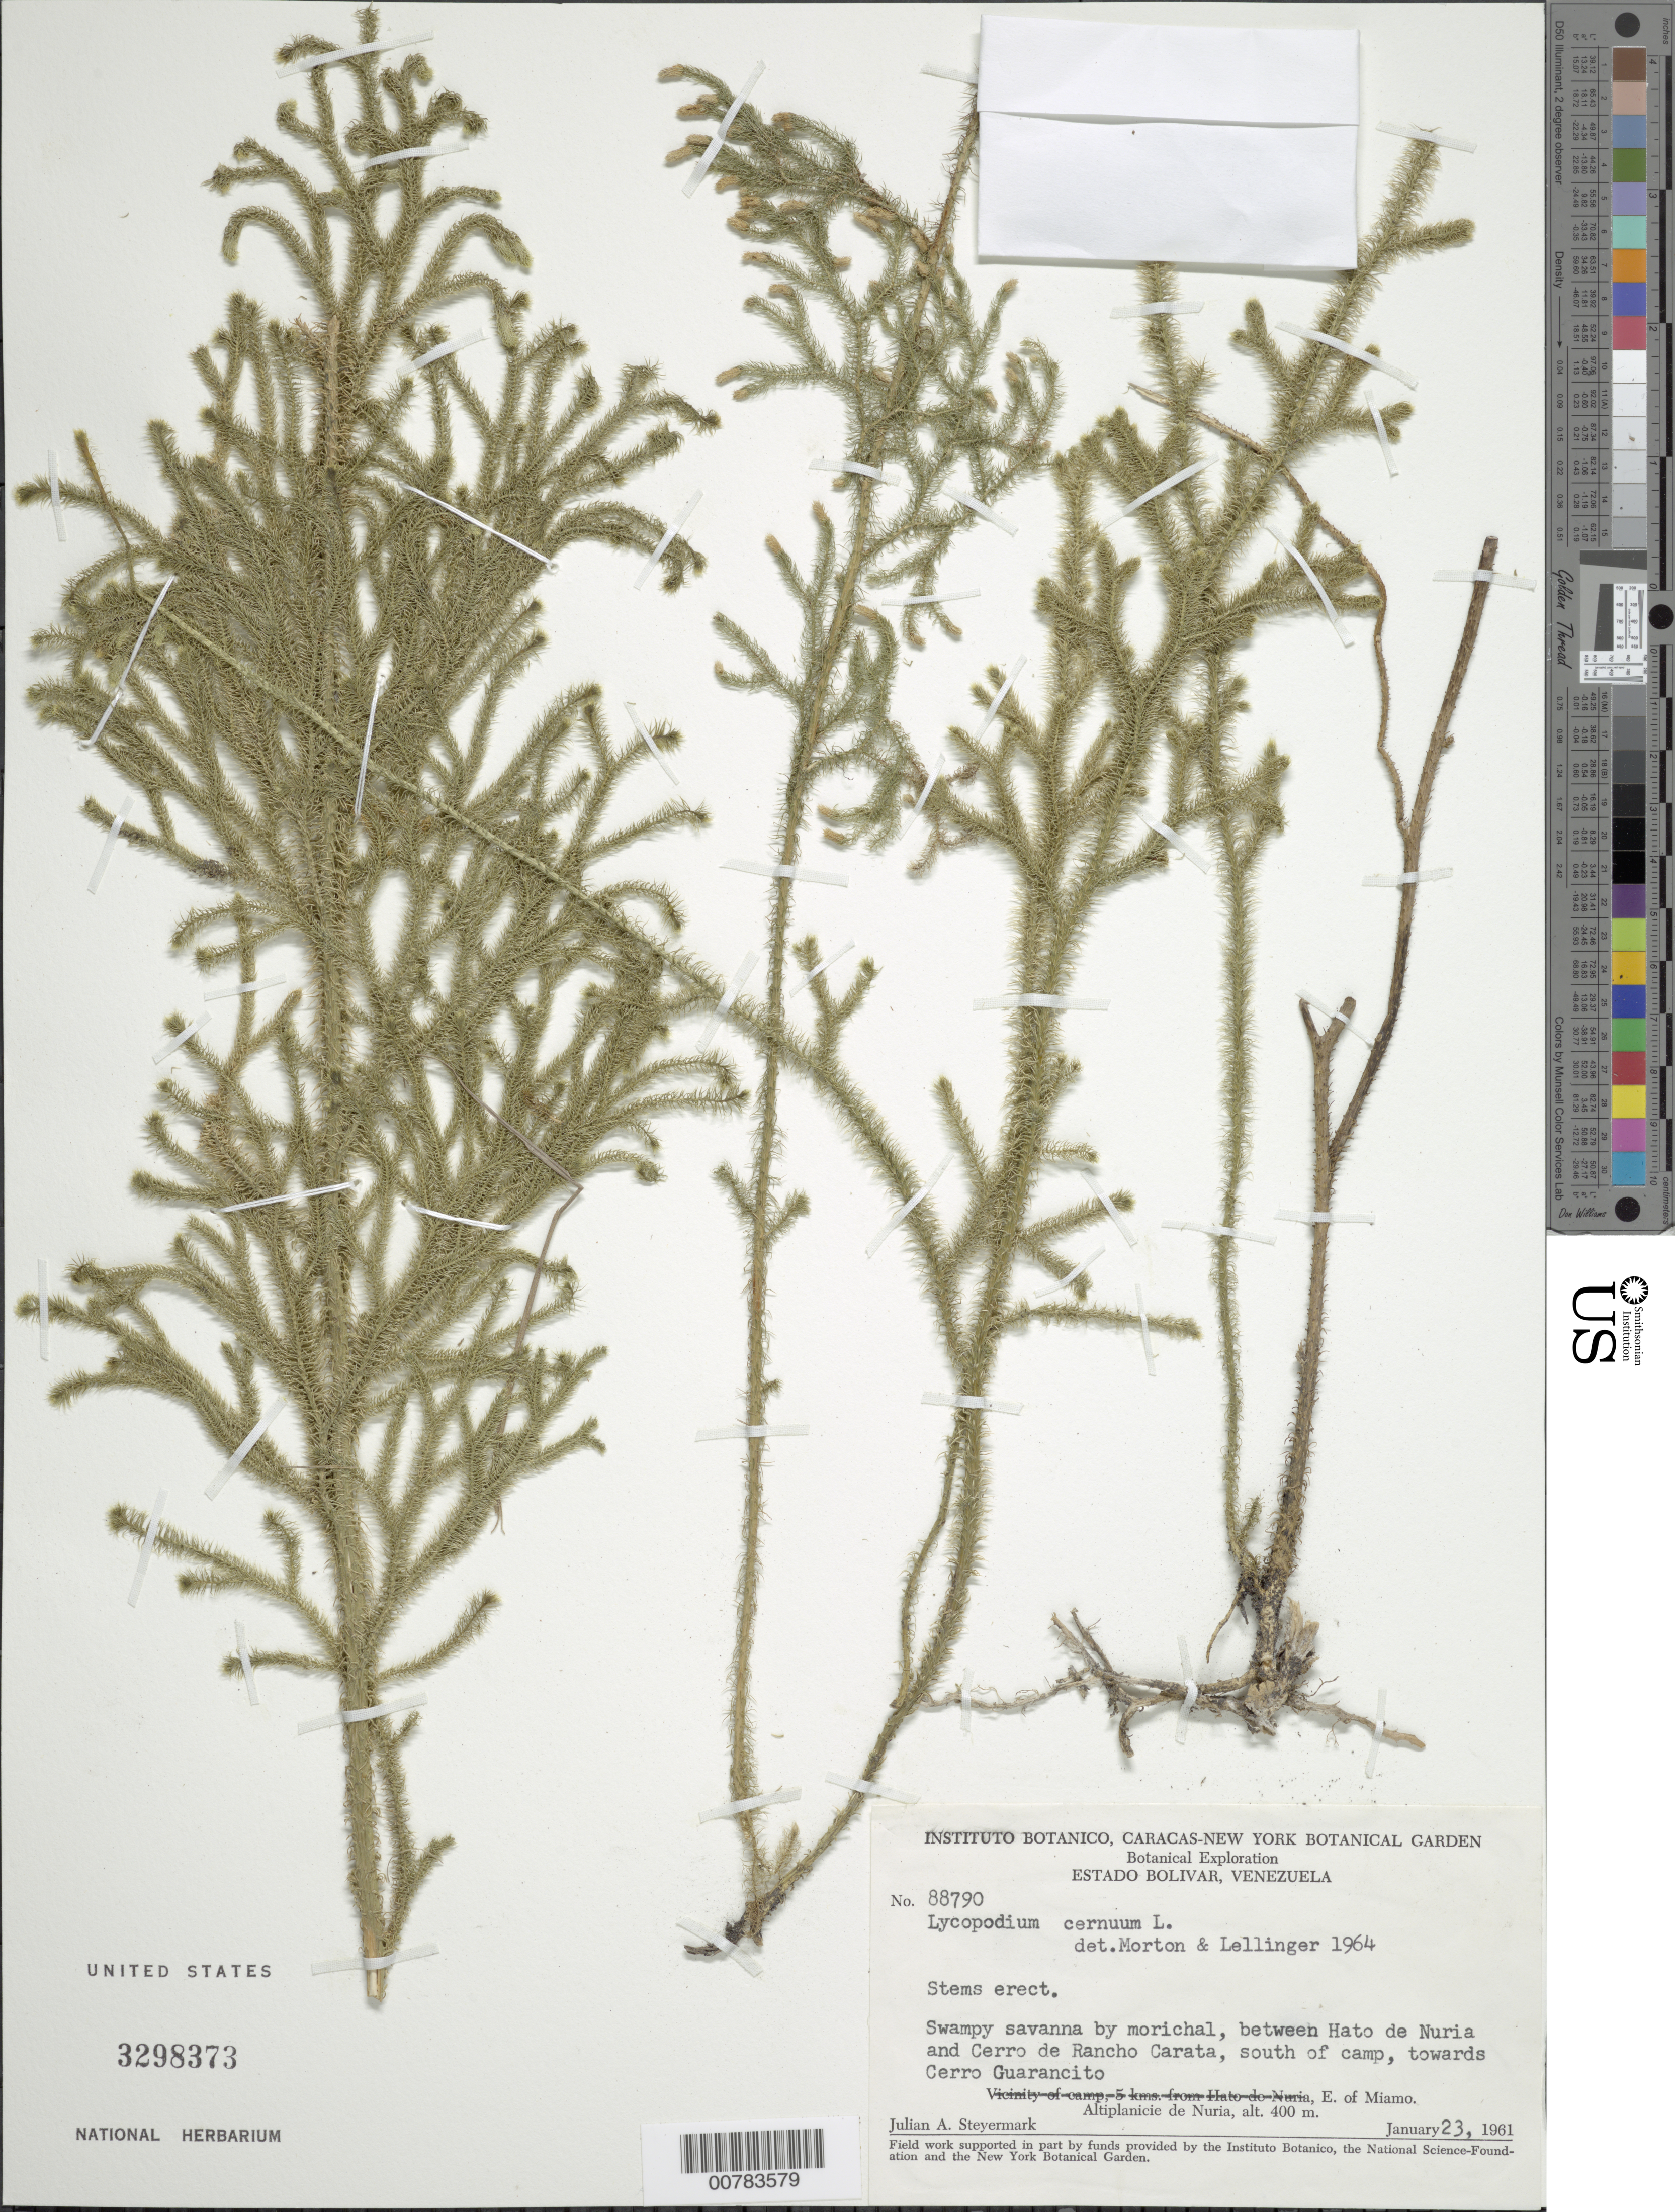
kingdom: Plantae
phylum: Tracheophyta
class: Lycopodiopsida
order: Lycopodiales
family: Lycopodiaceae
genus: Palhinhaea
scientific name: Palhinhaea cernua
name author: (L.) Vasc. & Franco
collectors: J. Steyermark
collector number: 88790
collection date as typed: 23-Jan-61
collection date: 1961-01-23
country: Venezuela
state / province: Bolívar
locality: Altiplanicie de Nuria, E of Miamo, between Hato de Nuria and Cerro de Rancho Carata, towards Cerro Guarancito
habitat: Swampy savanna by morichal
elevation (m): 400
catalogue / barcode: US 3298373